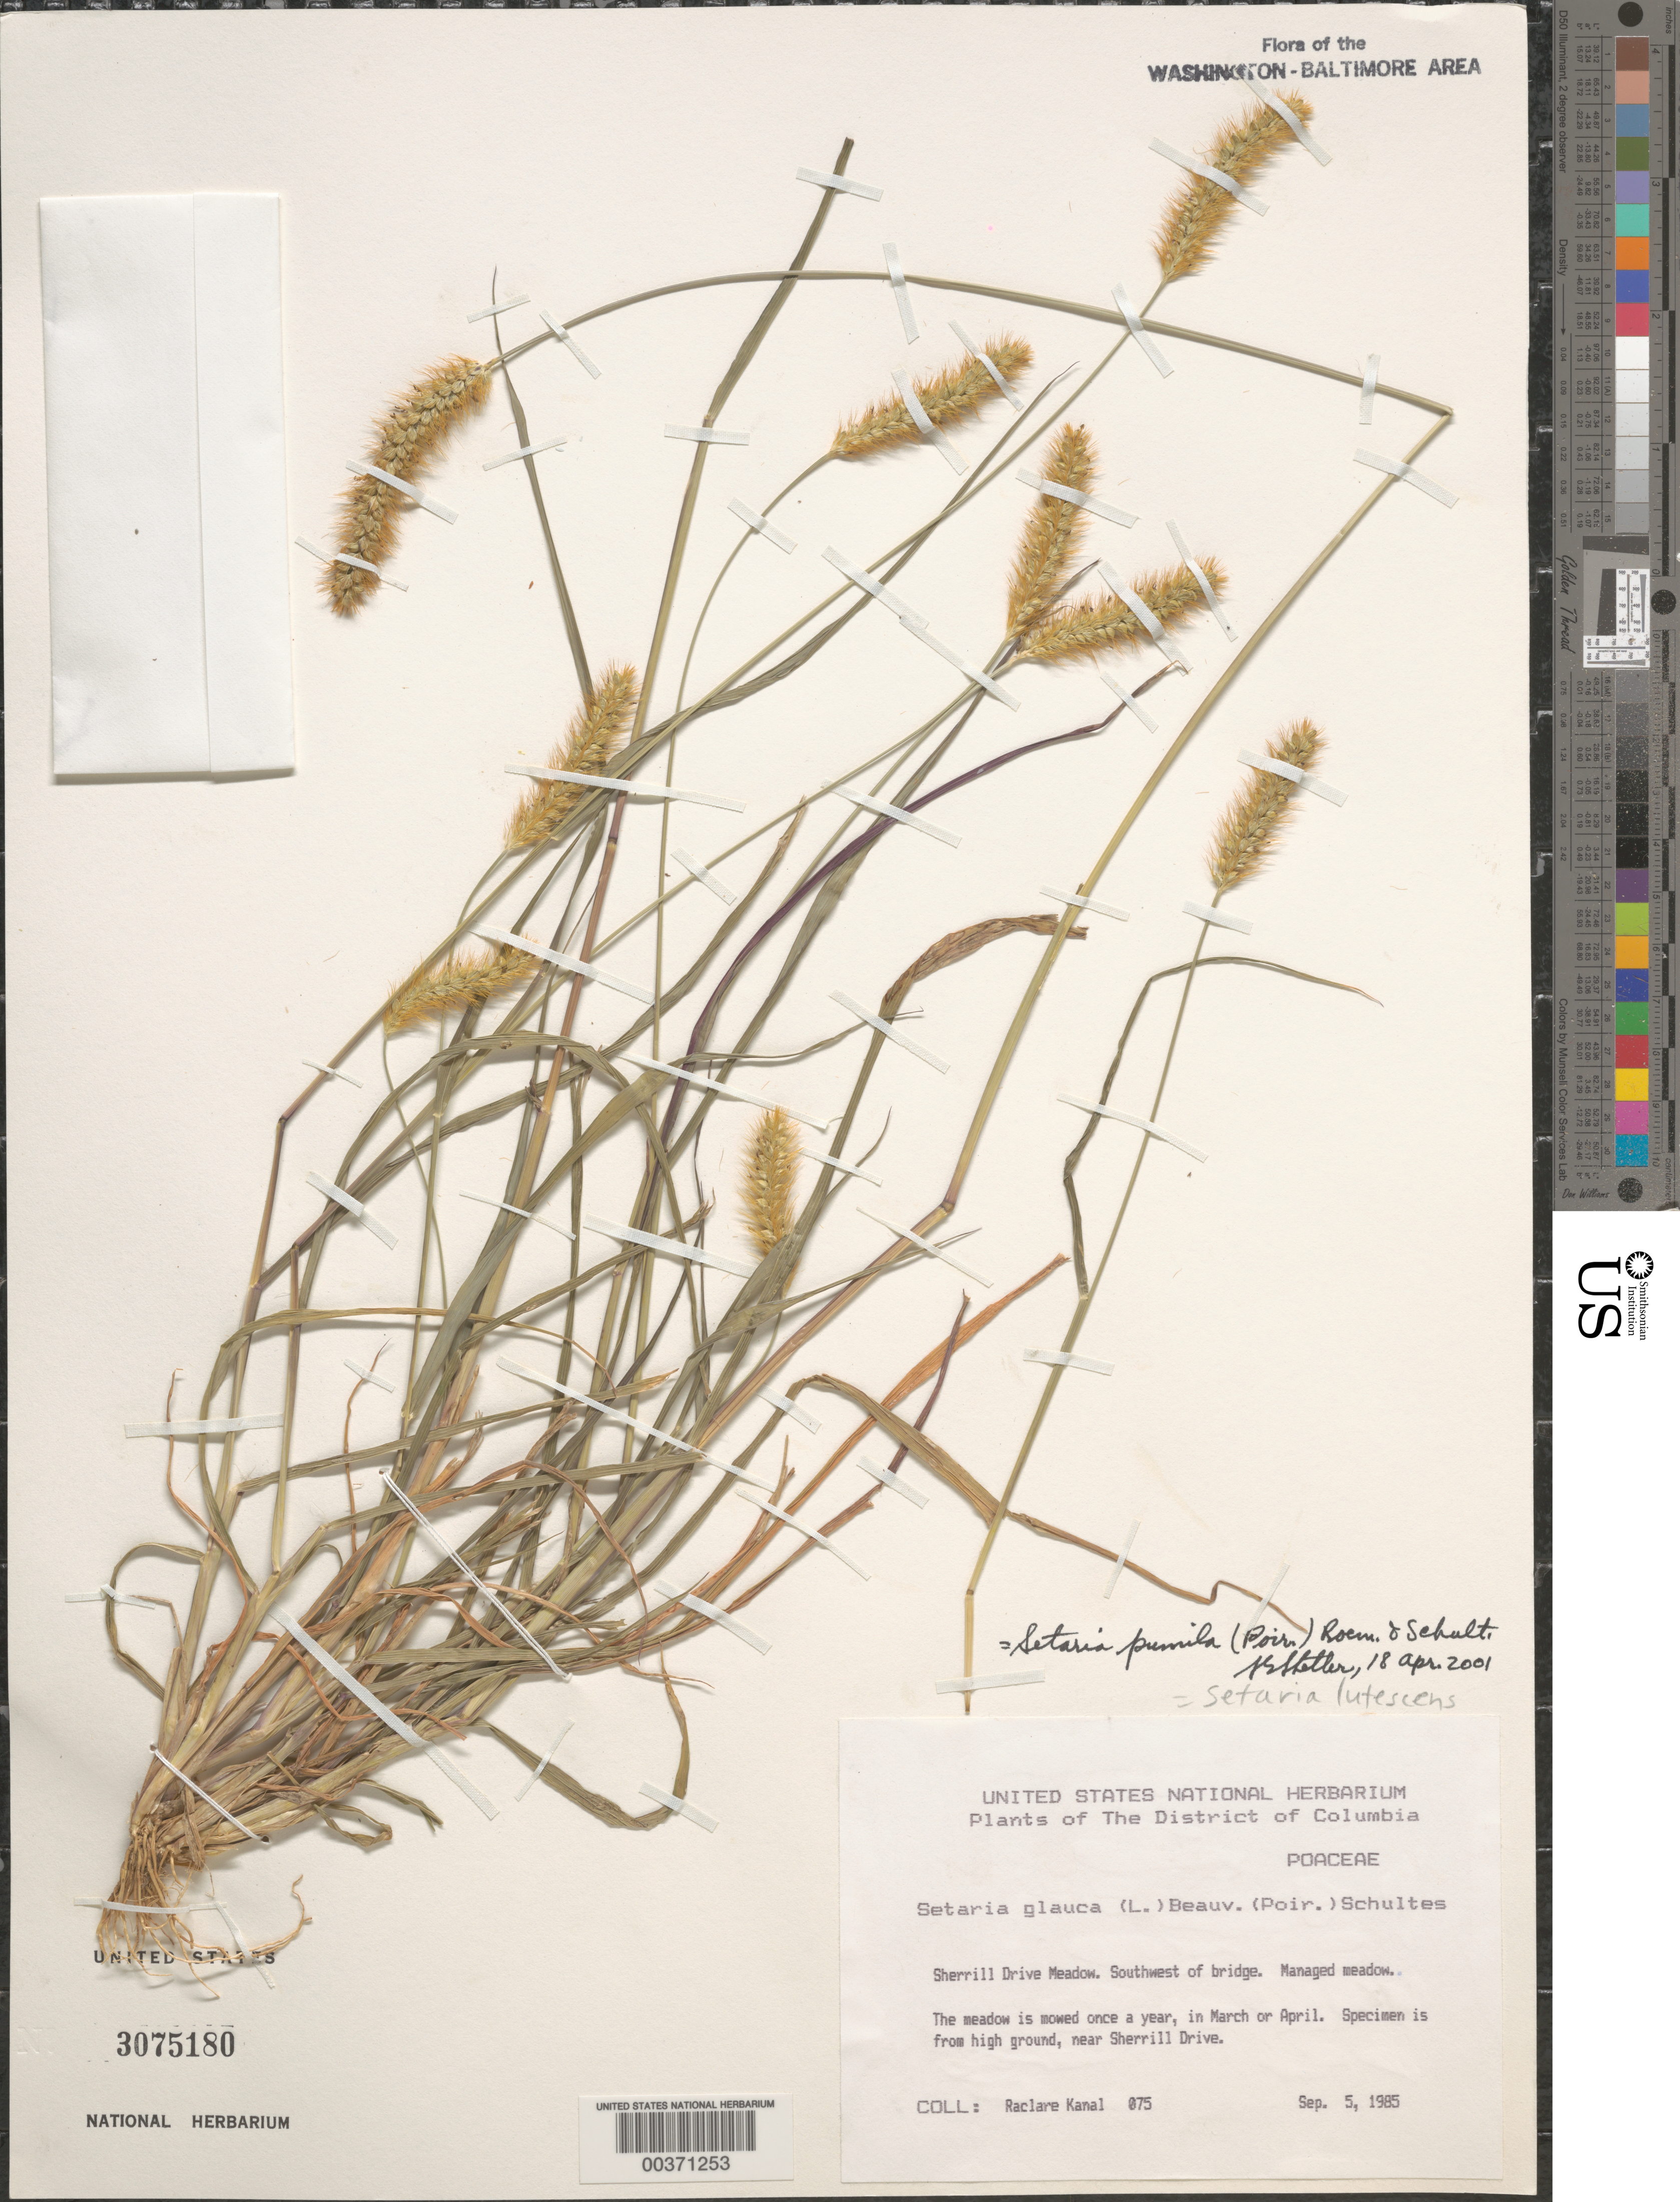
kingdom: Plantae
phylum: Tracheophyta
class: Liliopsida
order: Poales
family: Poaceae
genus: Setaria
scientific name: Setaria pumila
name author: (Poir.) Roem. & Schult.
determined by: Shetler, Stanwyn G., (US), NMNH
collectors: R. Kanal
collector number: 075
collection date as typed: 05 Sep 1986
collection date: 1986-09-05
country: United States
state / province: District of Columbia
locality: Sherrill Drive meadow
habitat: Managed meadow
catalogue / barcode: US 3075180